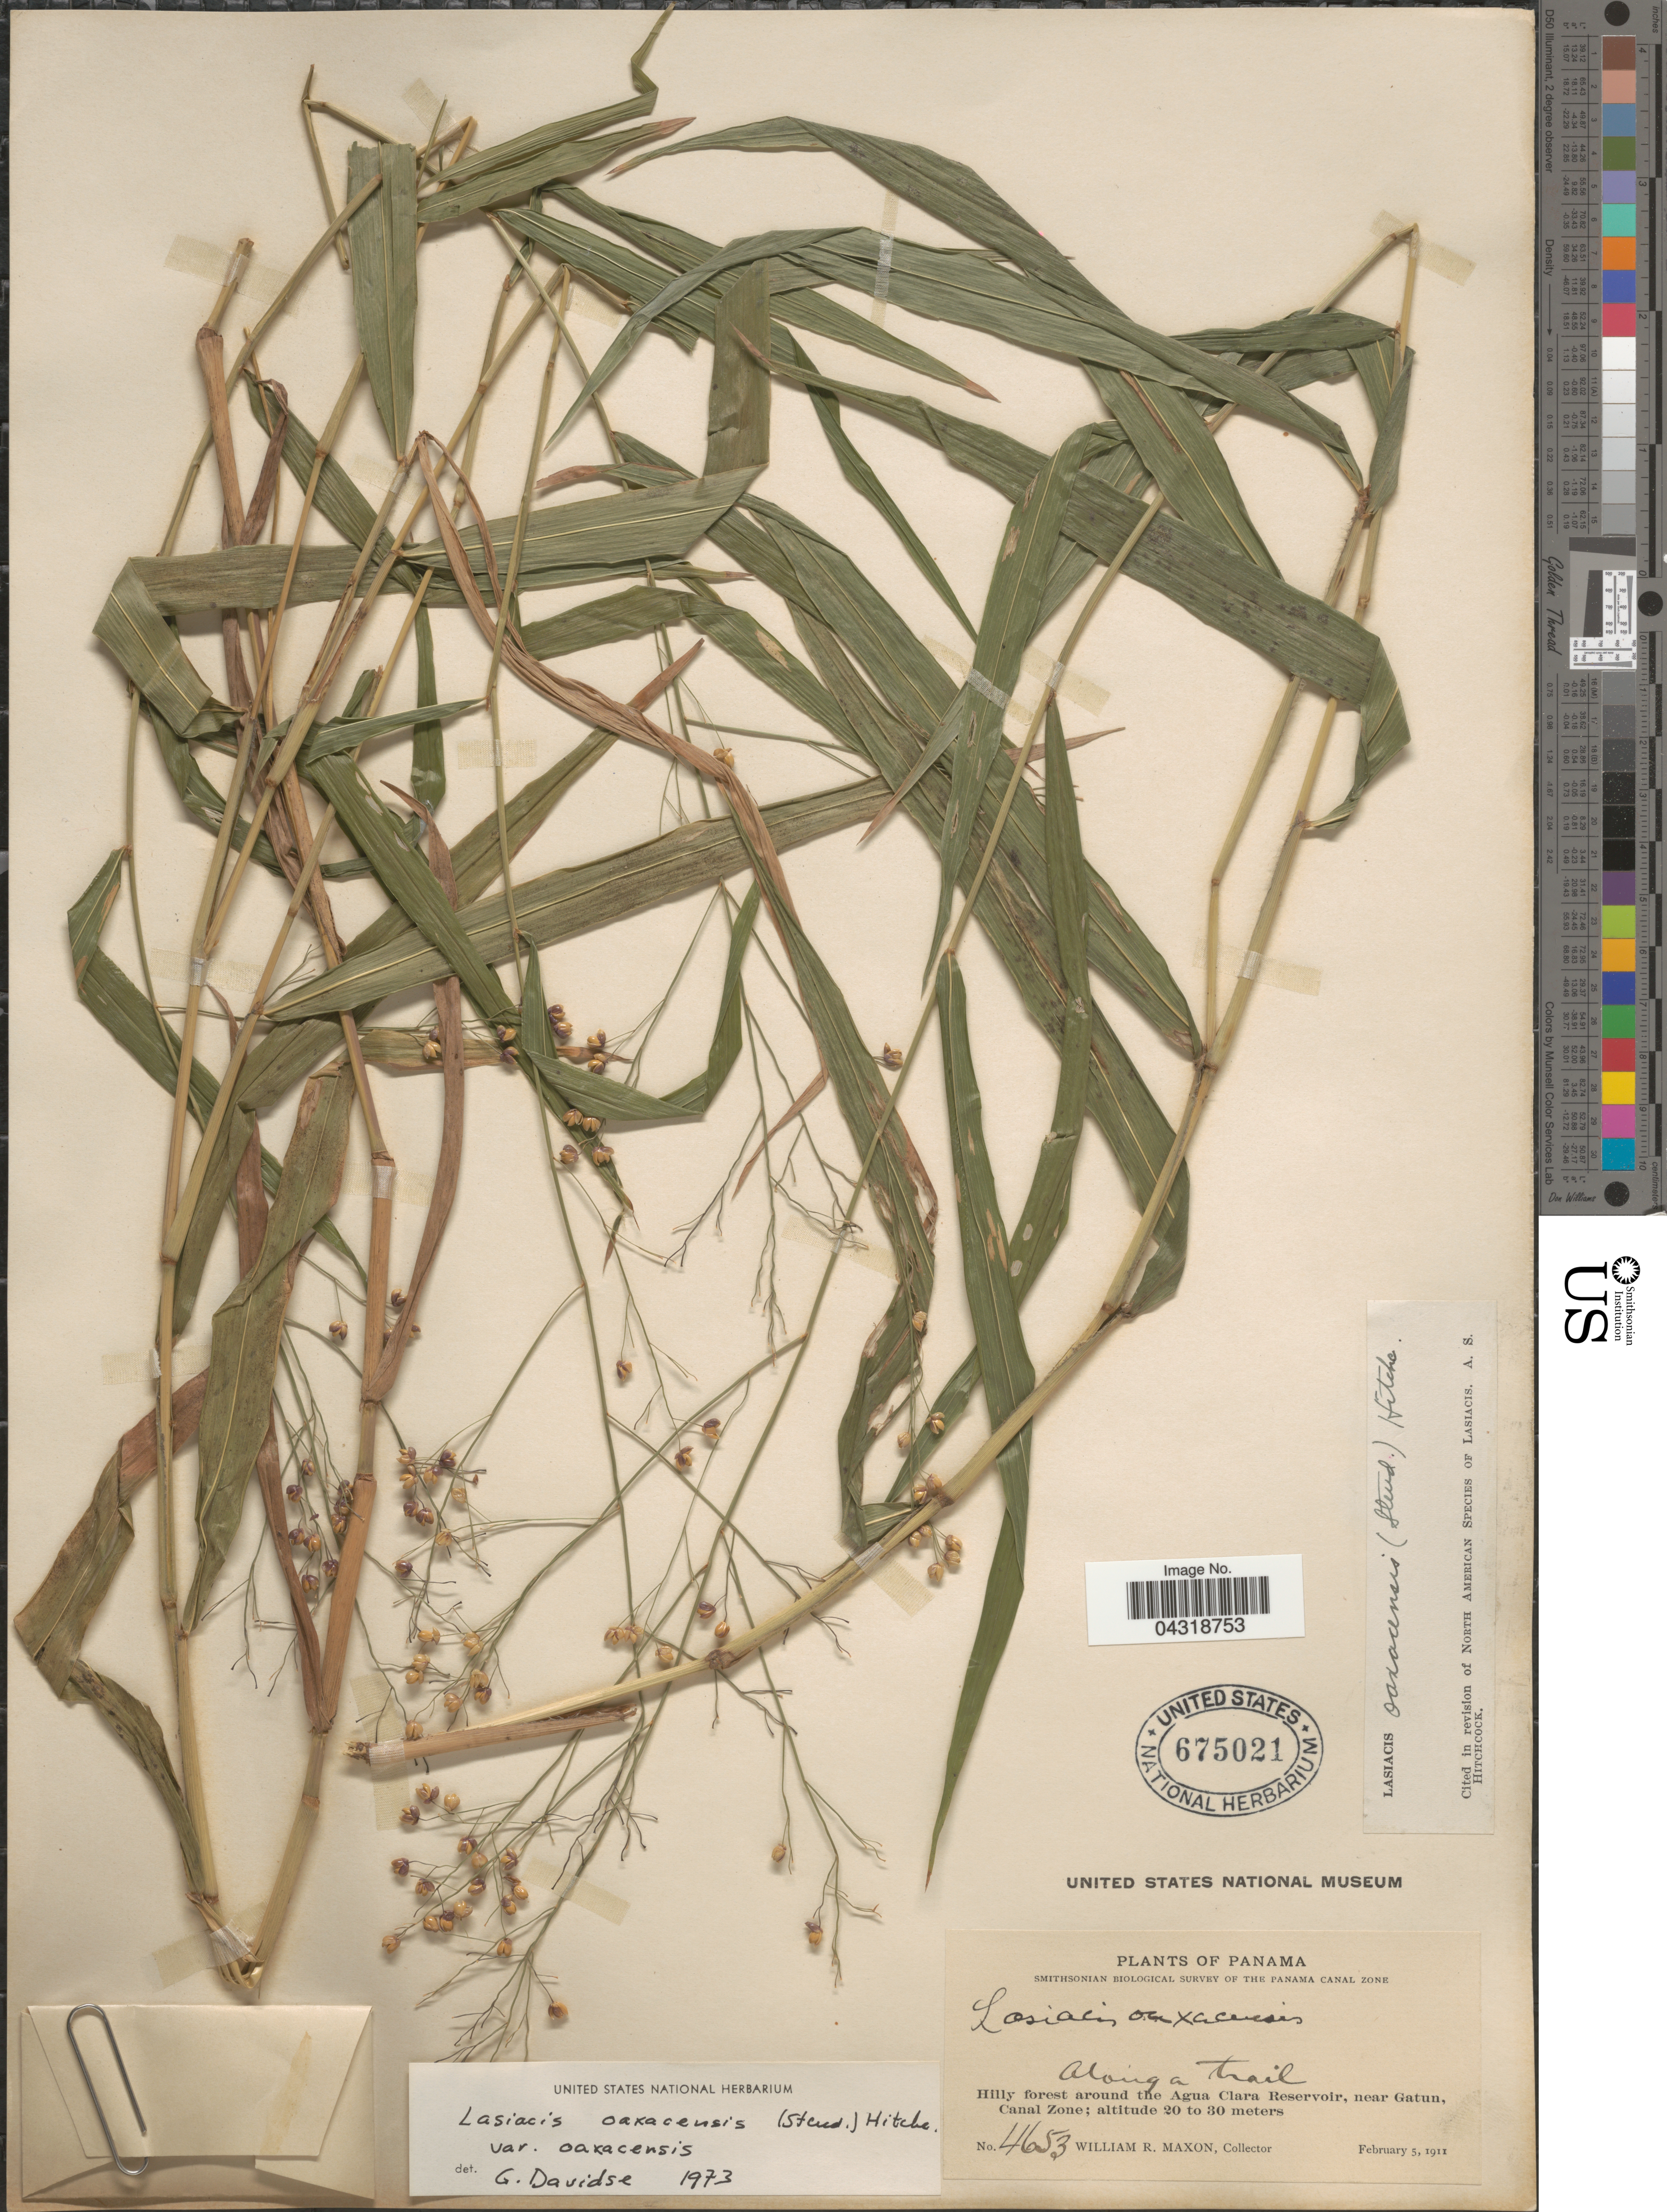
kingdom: Plantae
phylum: Tracheophyta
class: Liliopsida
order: Poales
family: Poaceae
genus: Lasiacis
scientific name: Lasiacis oaxacensis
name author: (Steud.) Hitchc.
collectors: W. R. Maxon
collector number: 4653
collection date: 1911-02-05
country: Panama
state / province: Colón / Panamá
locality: Smithsonian Biological Survey of the Panama Canal Zone. Along a trail. Hilly forest around the Agua Clara Reservois, near Gatun, Canal Zone.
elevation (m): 20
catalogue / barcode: US 675021